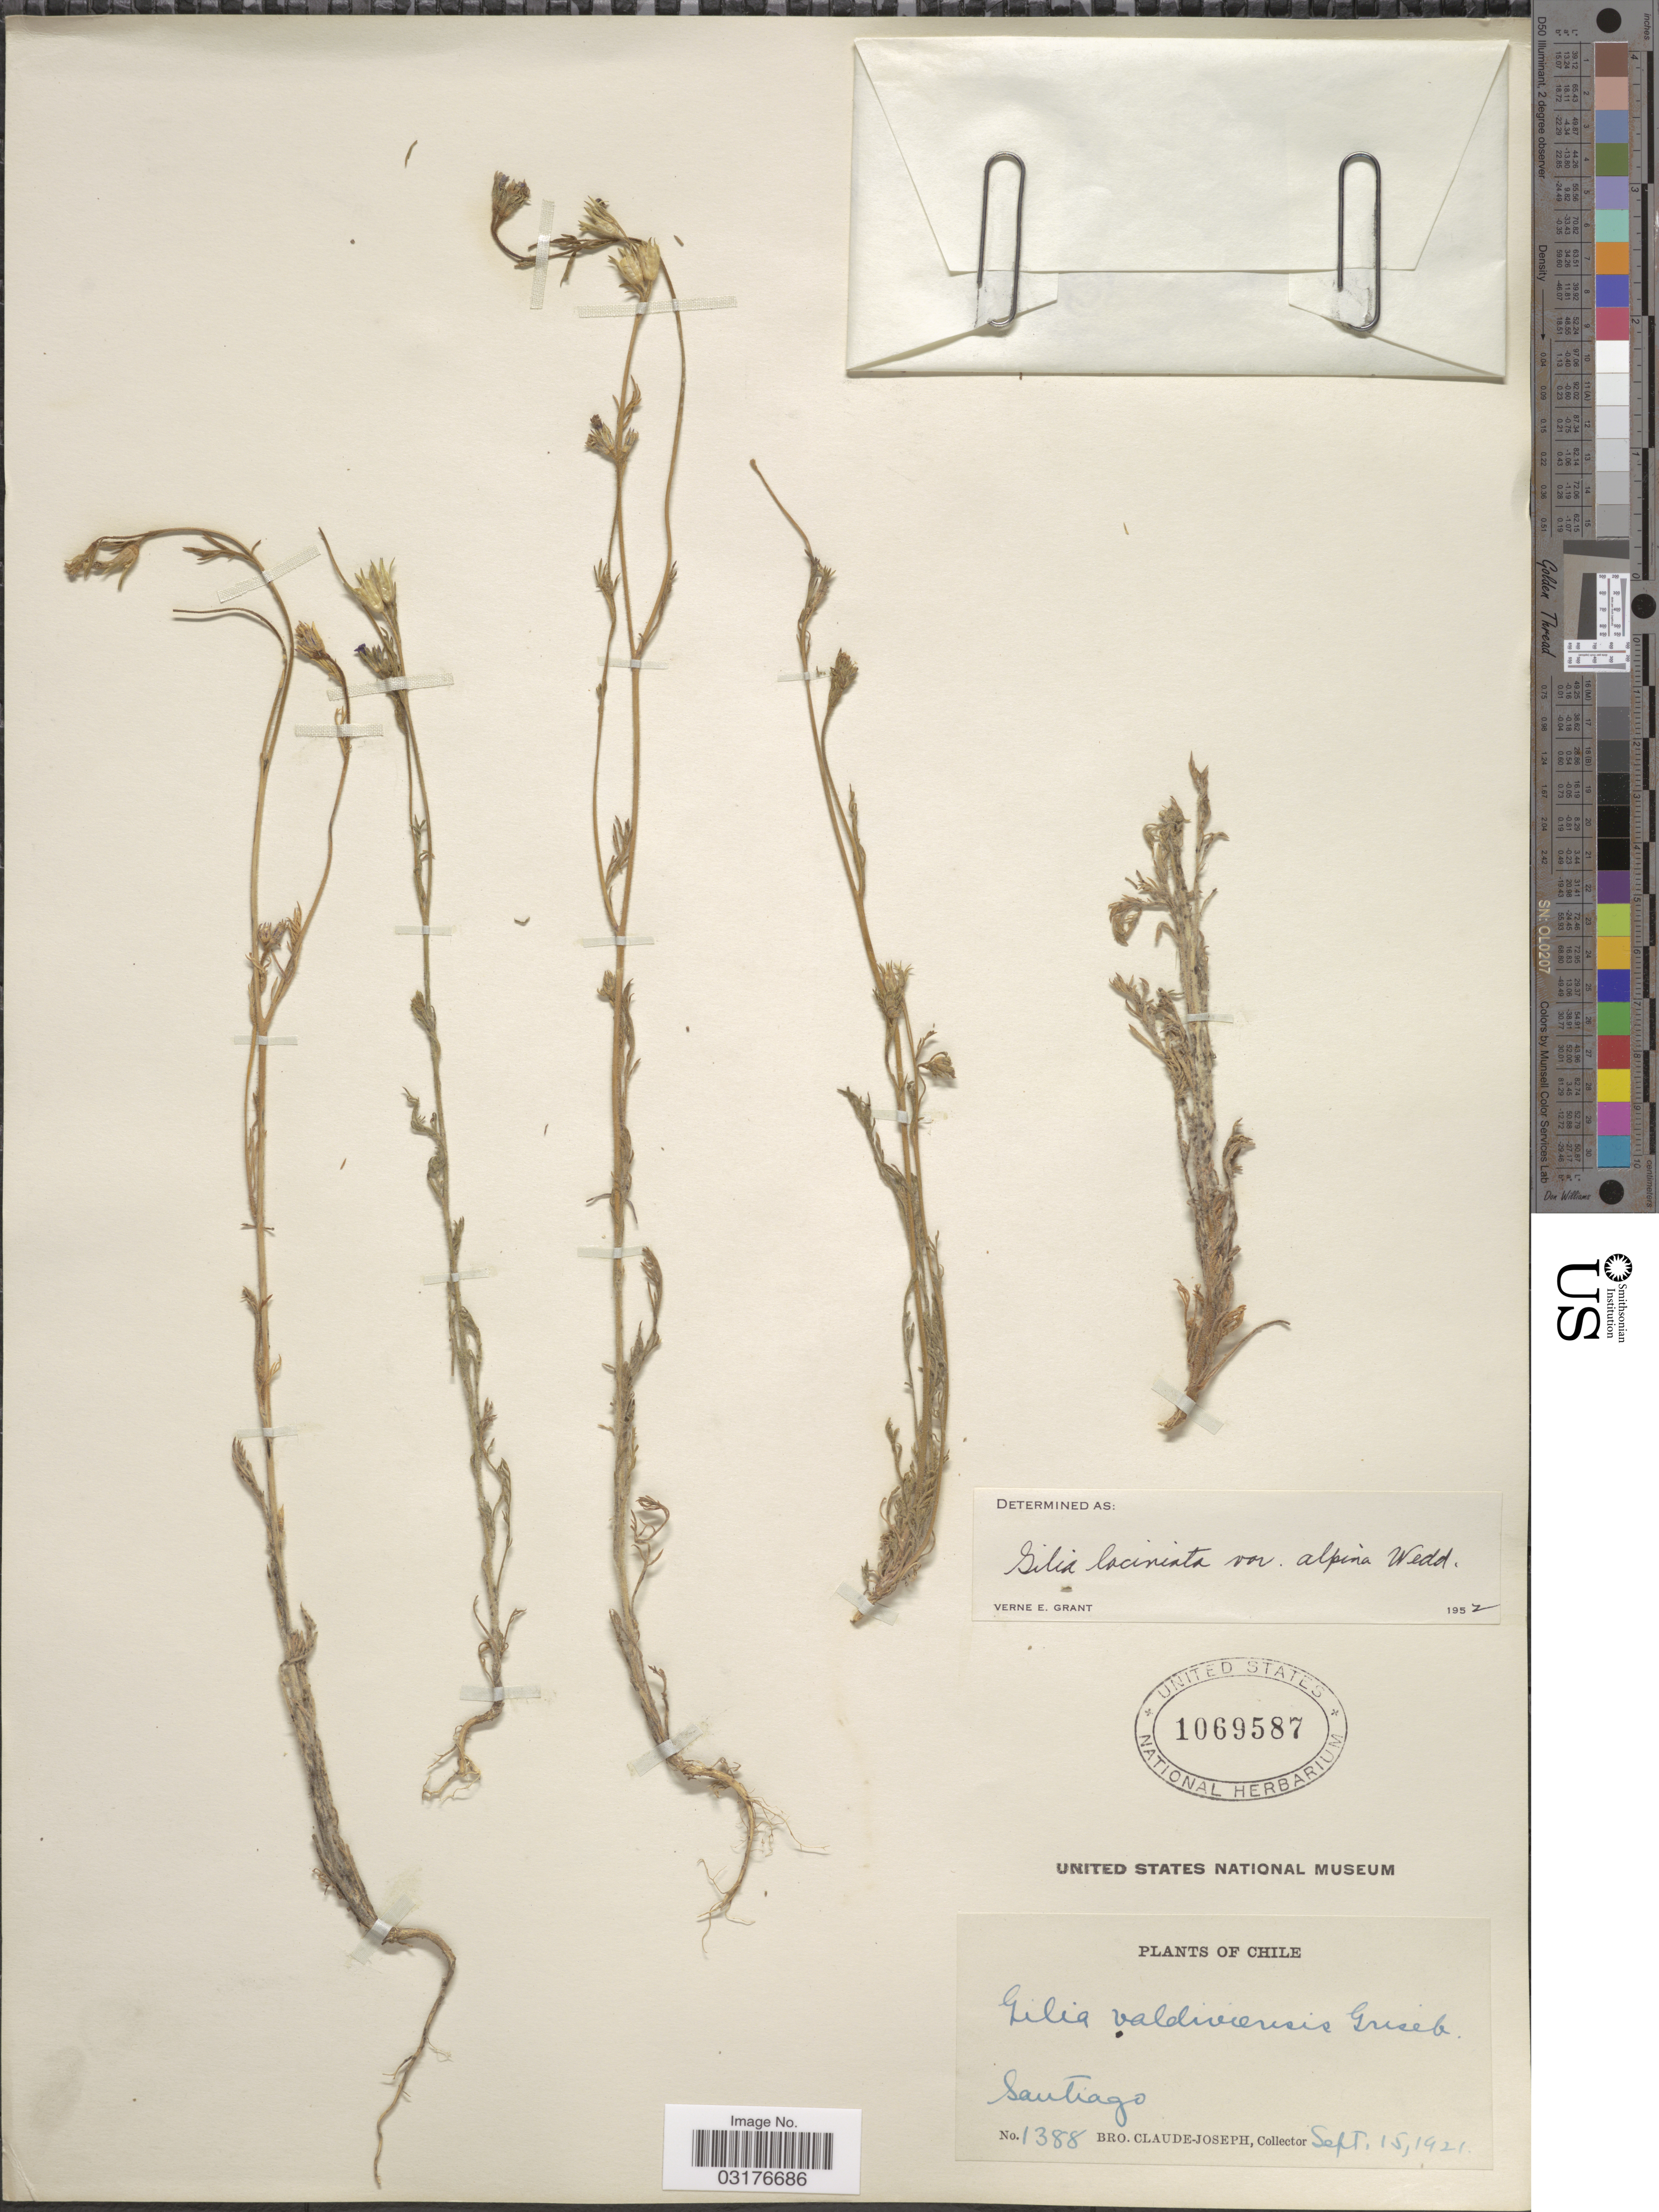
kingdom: Plantae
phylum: Tracheophyta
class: Magnoliopsida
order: Ericales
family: Polemoniaceae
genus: Gilia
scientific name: Gilia laciniata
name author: Ruiz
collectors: Bro. Claude-Joseph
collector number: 1388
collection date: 1921-09-15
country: Chile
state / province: Región Metropolitana (RM)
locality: Santiago.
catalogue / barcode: US 1069587